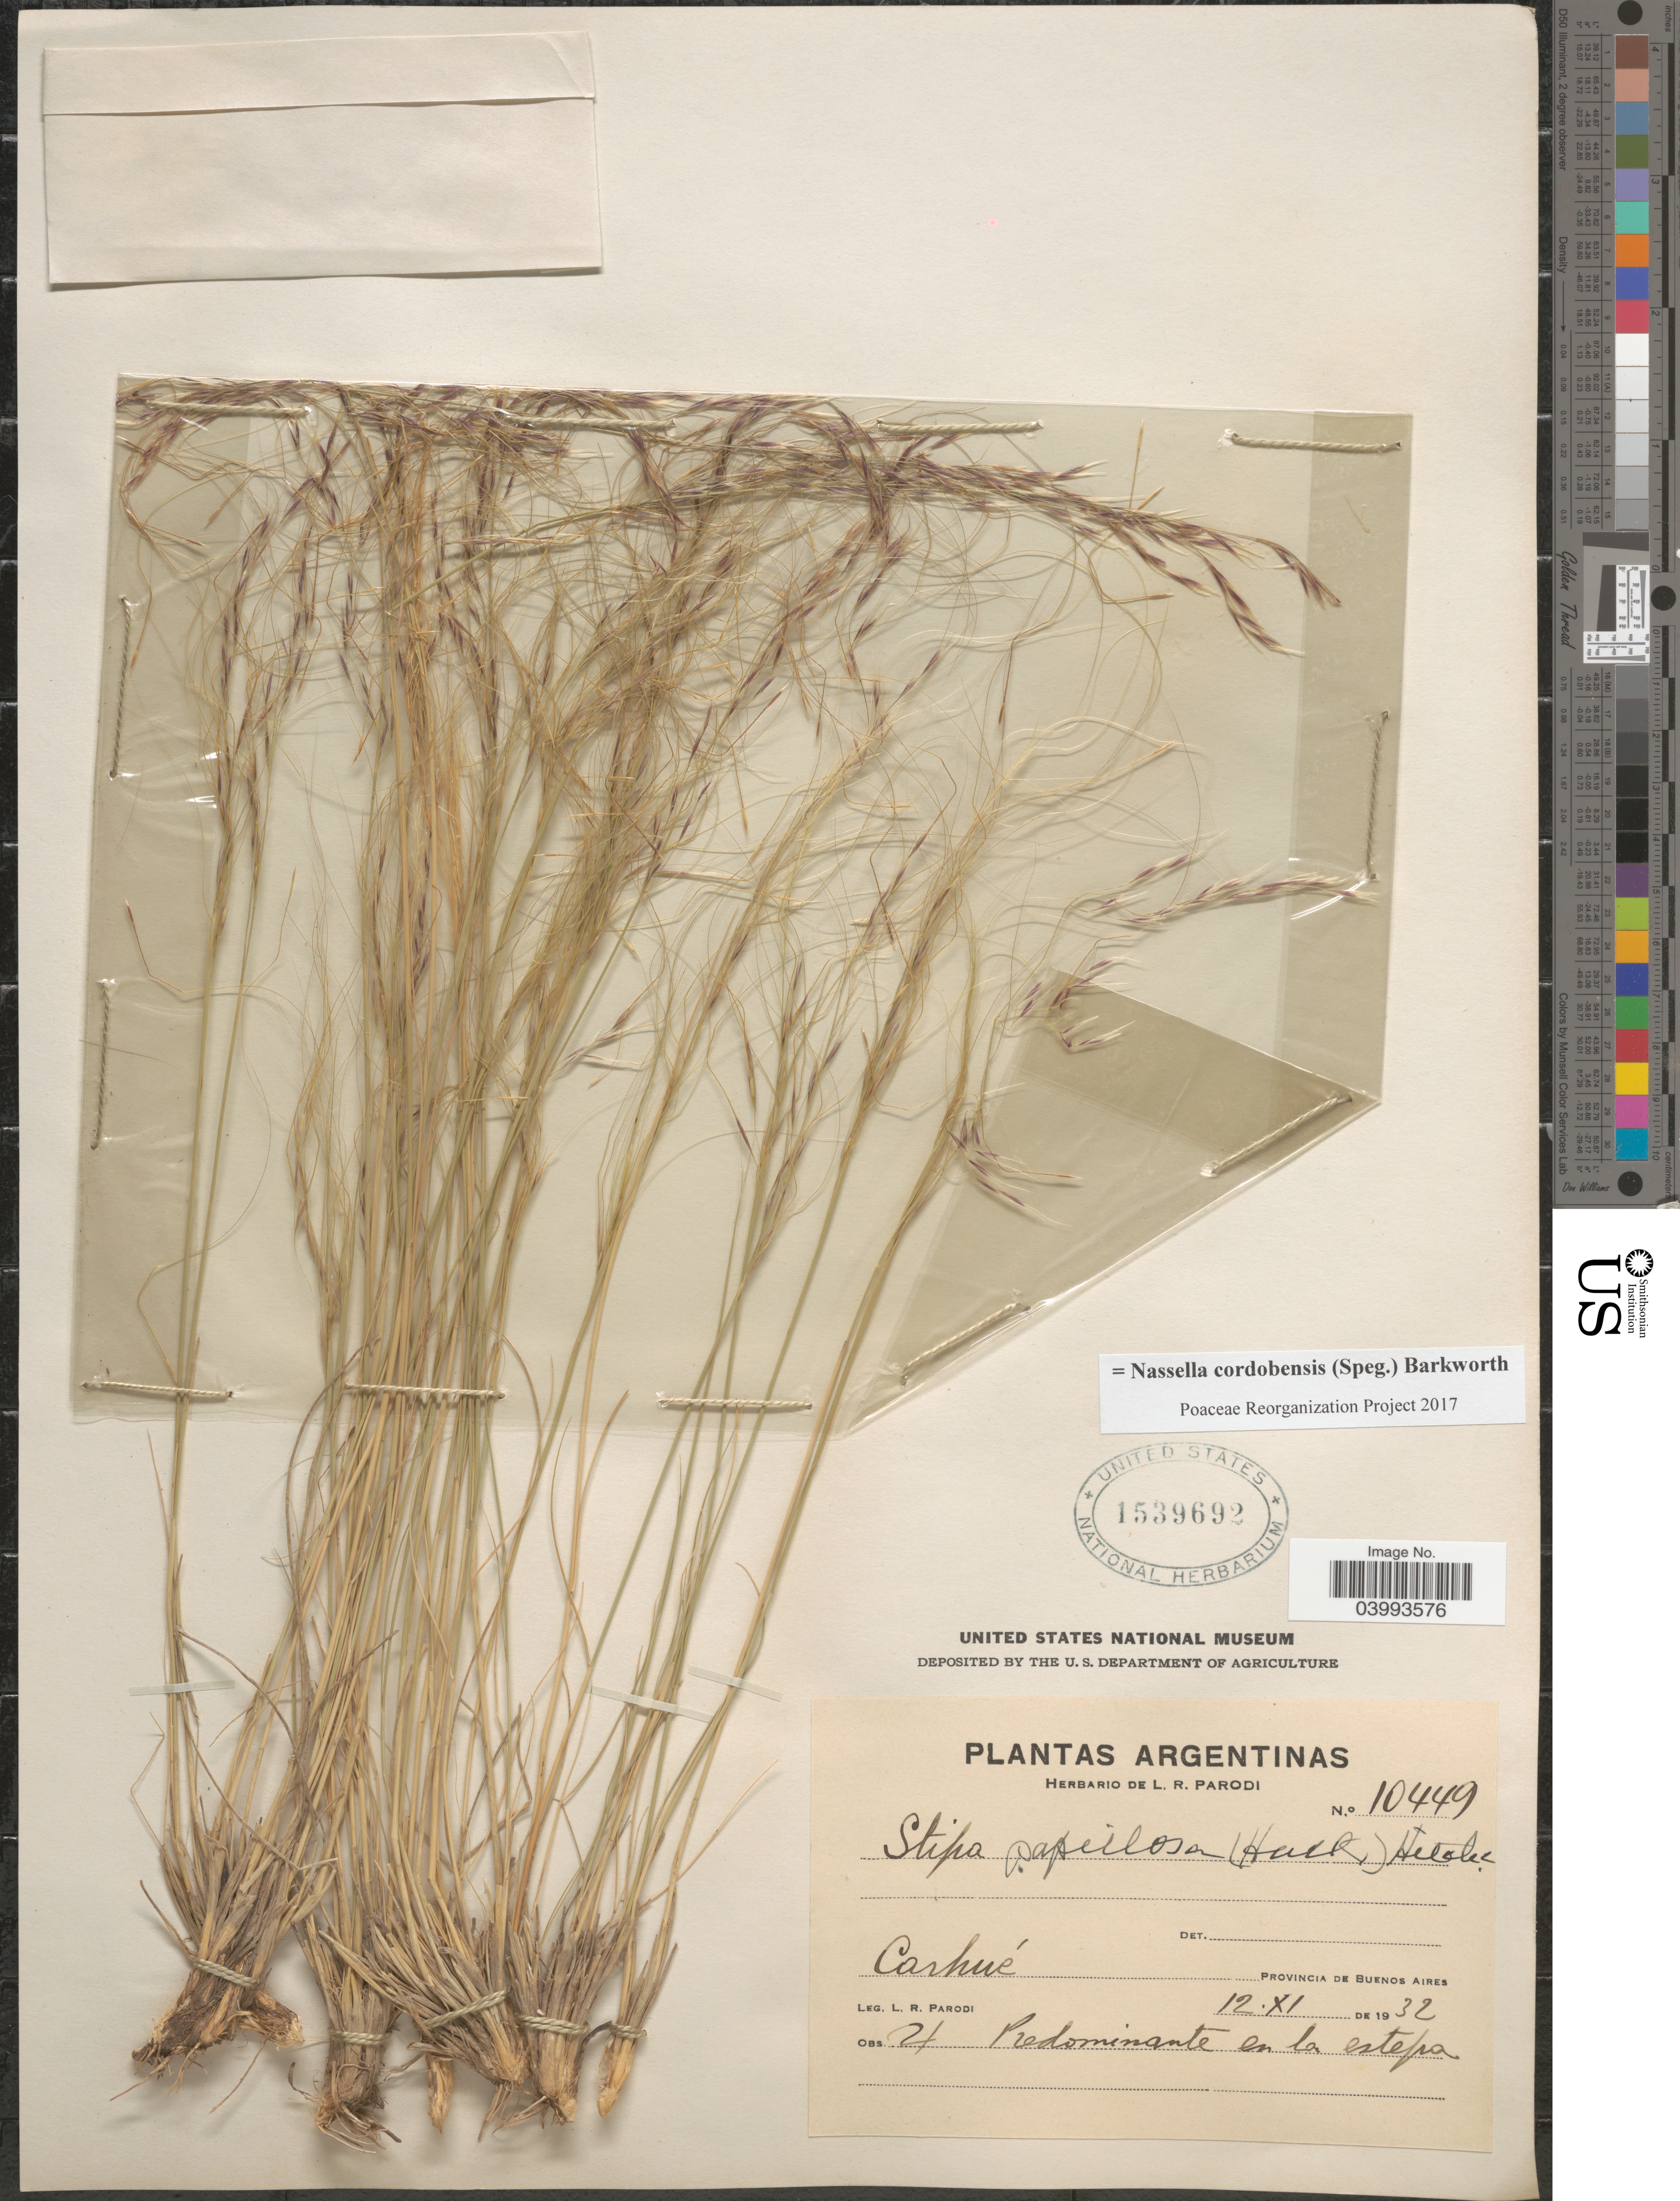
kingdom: Plantae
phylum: Tracheophyta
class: Liliopsida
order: Poales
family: Poaceae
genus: Nassella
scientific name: Nassella cordobensis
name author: (Speg.) Barkworth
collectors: L. R. Parodi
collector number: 10449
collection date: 1932-11-12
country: Argentina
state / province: Buenos Aires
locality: Carhué.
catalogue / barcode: US 1539692